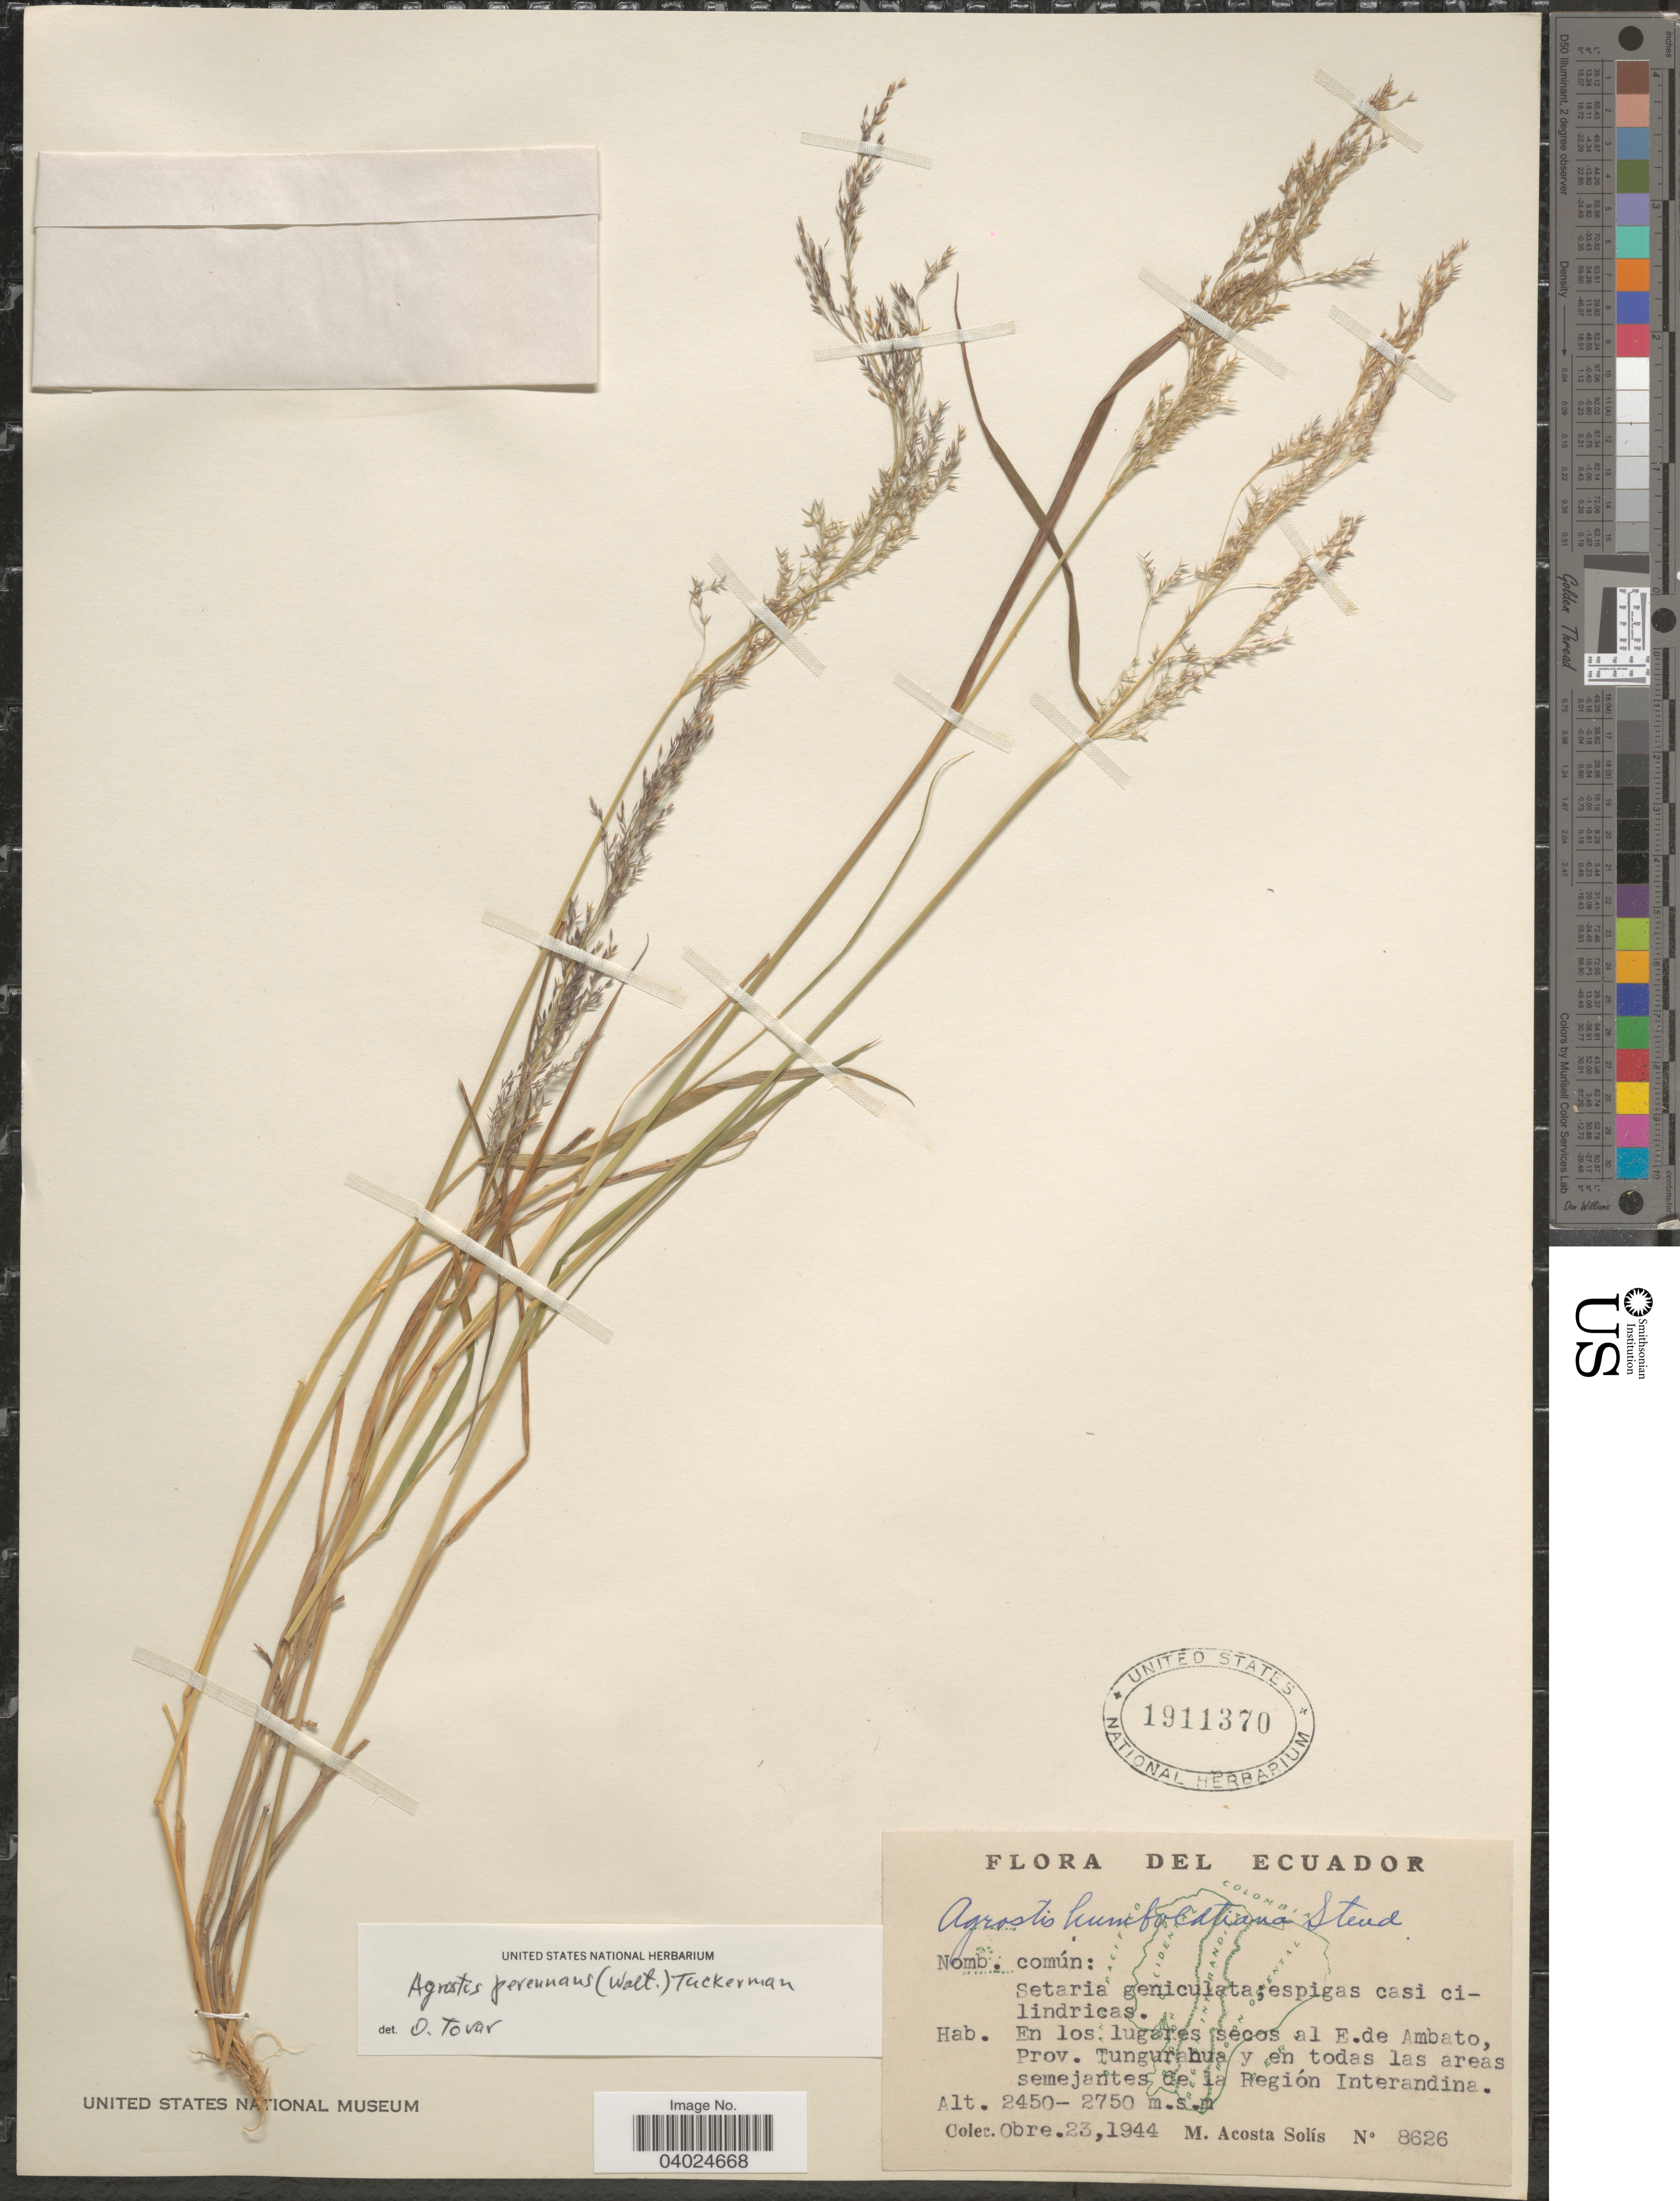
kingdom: Plantae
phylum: Tracheophyta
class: Liliopsida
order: Poales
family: Poaceae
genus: Agrostis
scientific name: Agrostis perennans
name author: (Walter) Tuck.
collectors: M. Acosta Solis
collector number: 8626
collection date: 1944-10-23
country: Ecuador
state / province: Tungurahua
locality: En los lugares secos al E. de Ambato, y en todas las areas semejantes de la Región Interandina.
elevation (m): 2450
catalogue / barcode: US 1911370